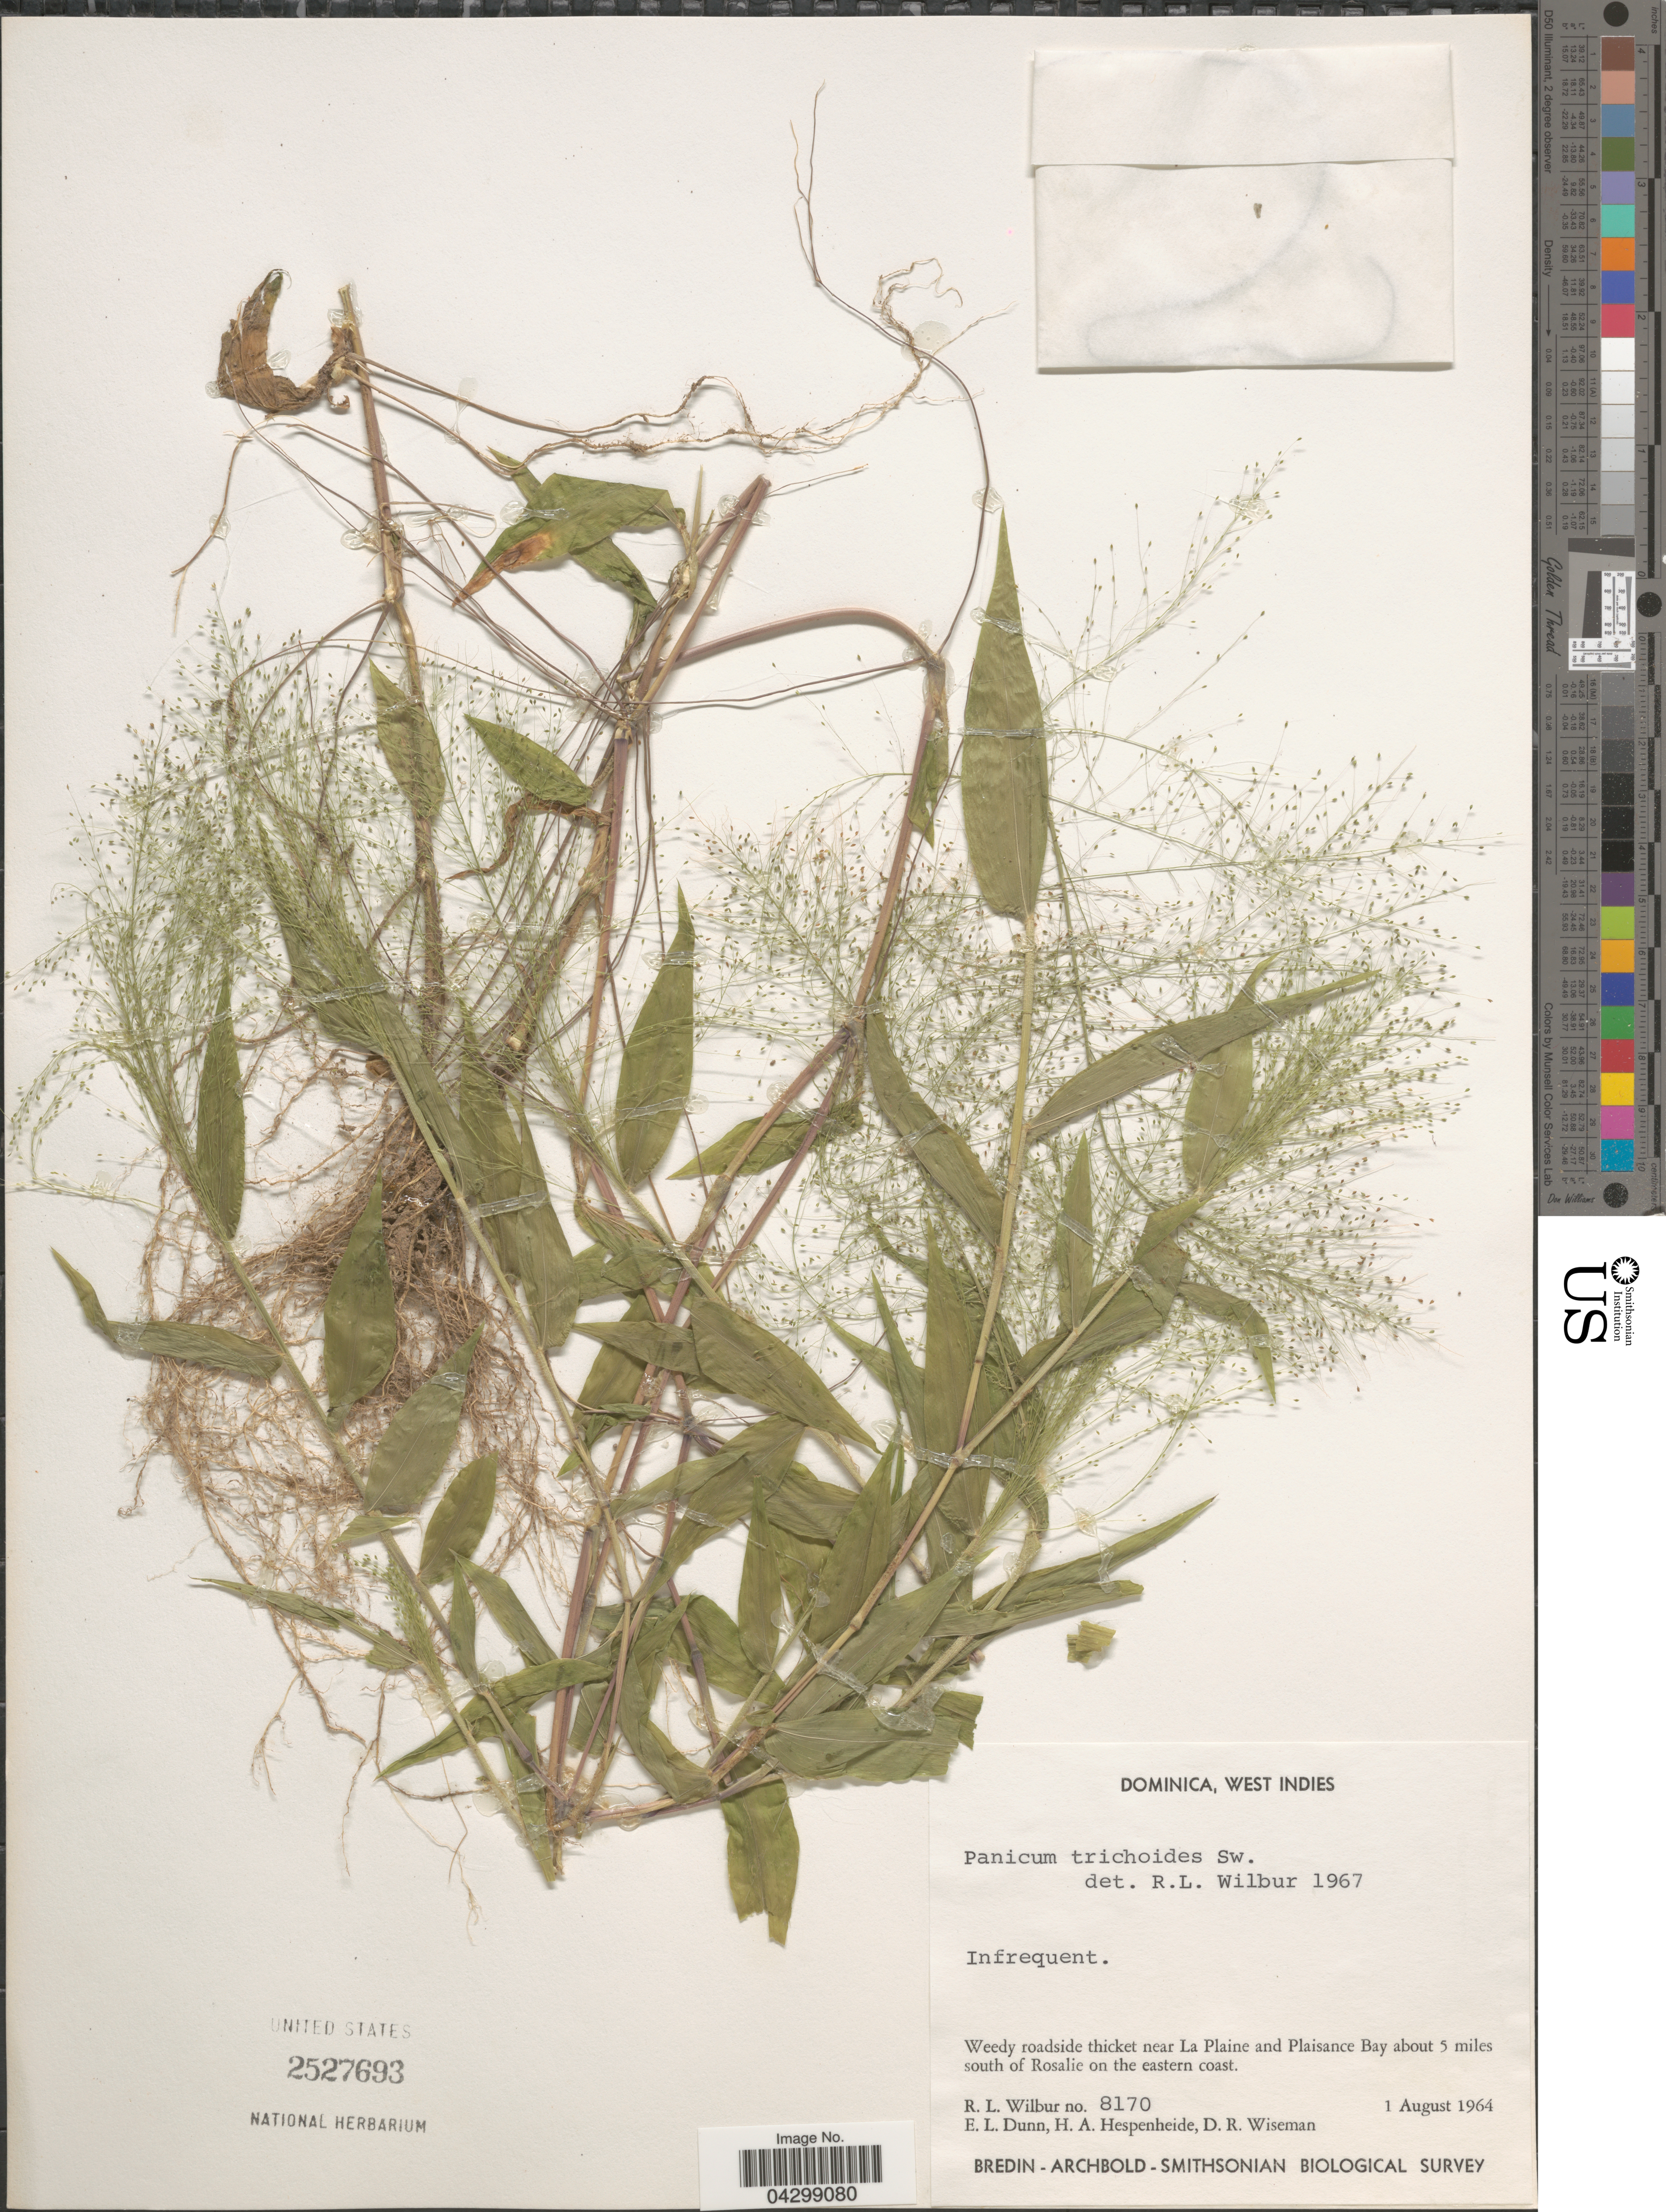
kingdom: Plantae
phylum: Tracheophyta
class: Liliopsida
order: Poales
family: Poaceae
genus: Panicum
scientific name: Panicum trichoides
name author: Sw.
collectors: R. L. Wilbur, E. Dunn, H. A. Hespenheide & D. R. Wiseman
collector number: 8170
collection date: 1964-08-01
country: Dominica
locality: Near La Plaine and Plaisance Bay about 5 miles south of Rosalie on the eastern coast. Bredin - Archbold - Smithsonian Biological Survey.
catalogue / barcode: US 2527693